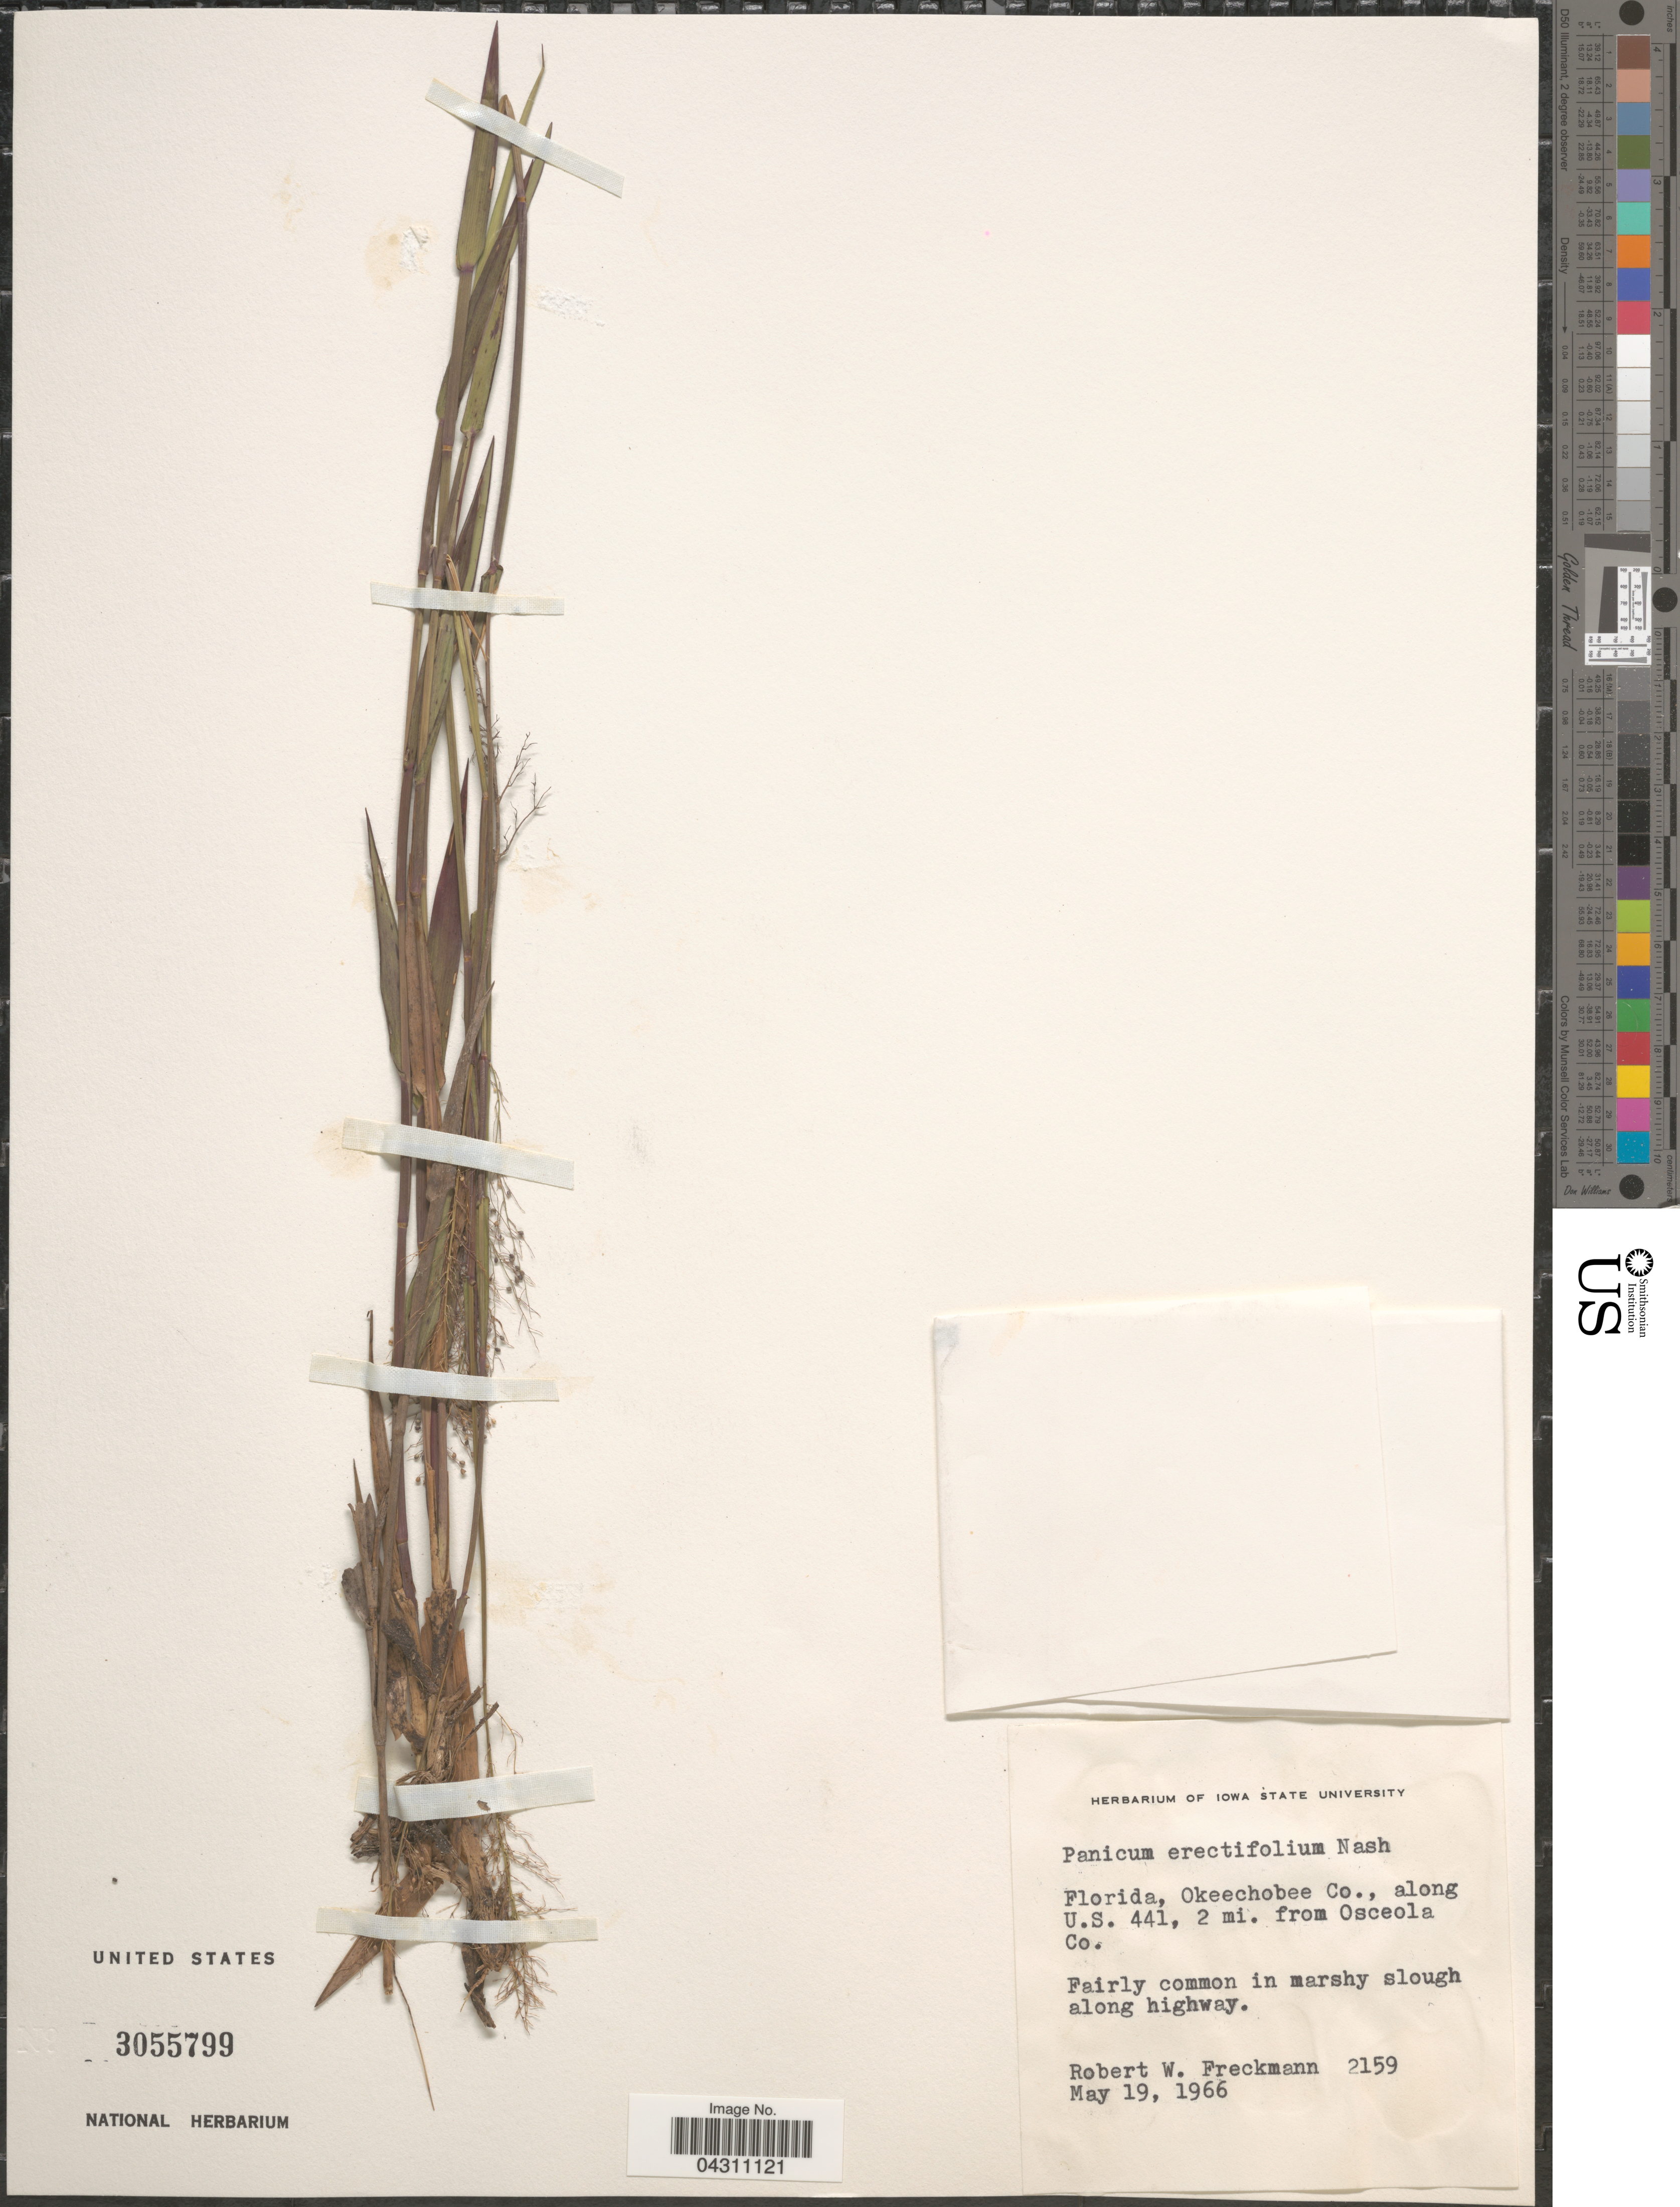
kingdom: Plantae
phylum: Tracheophyta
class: Liliopsida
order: Poales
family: Poaceae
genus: Dichanthelium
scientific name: Dichanthelium sphaerocarpon var. floridanum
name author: (Vasey) Davidse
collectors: R. Freckmann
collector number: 2159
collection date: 1966-05-19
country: United States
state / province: Florida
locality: Okeechobee Co., along U.S. 441, 2 mi. from Osceola Co. Fairly common in marshy slough along highway.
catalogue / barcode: US 3055799